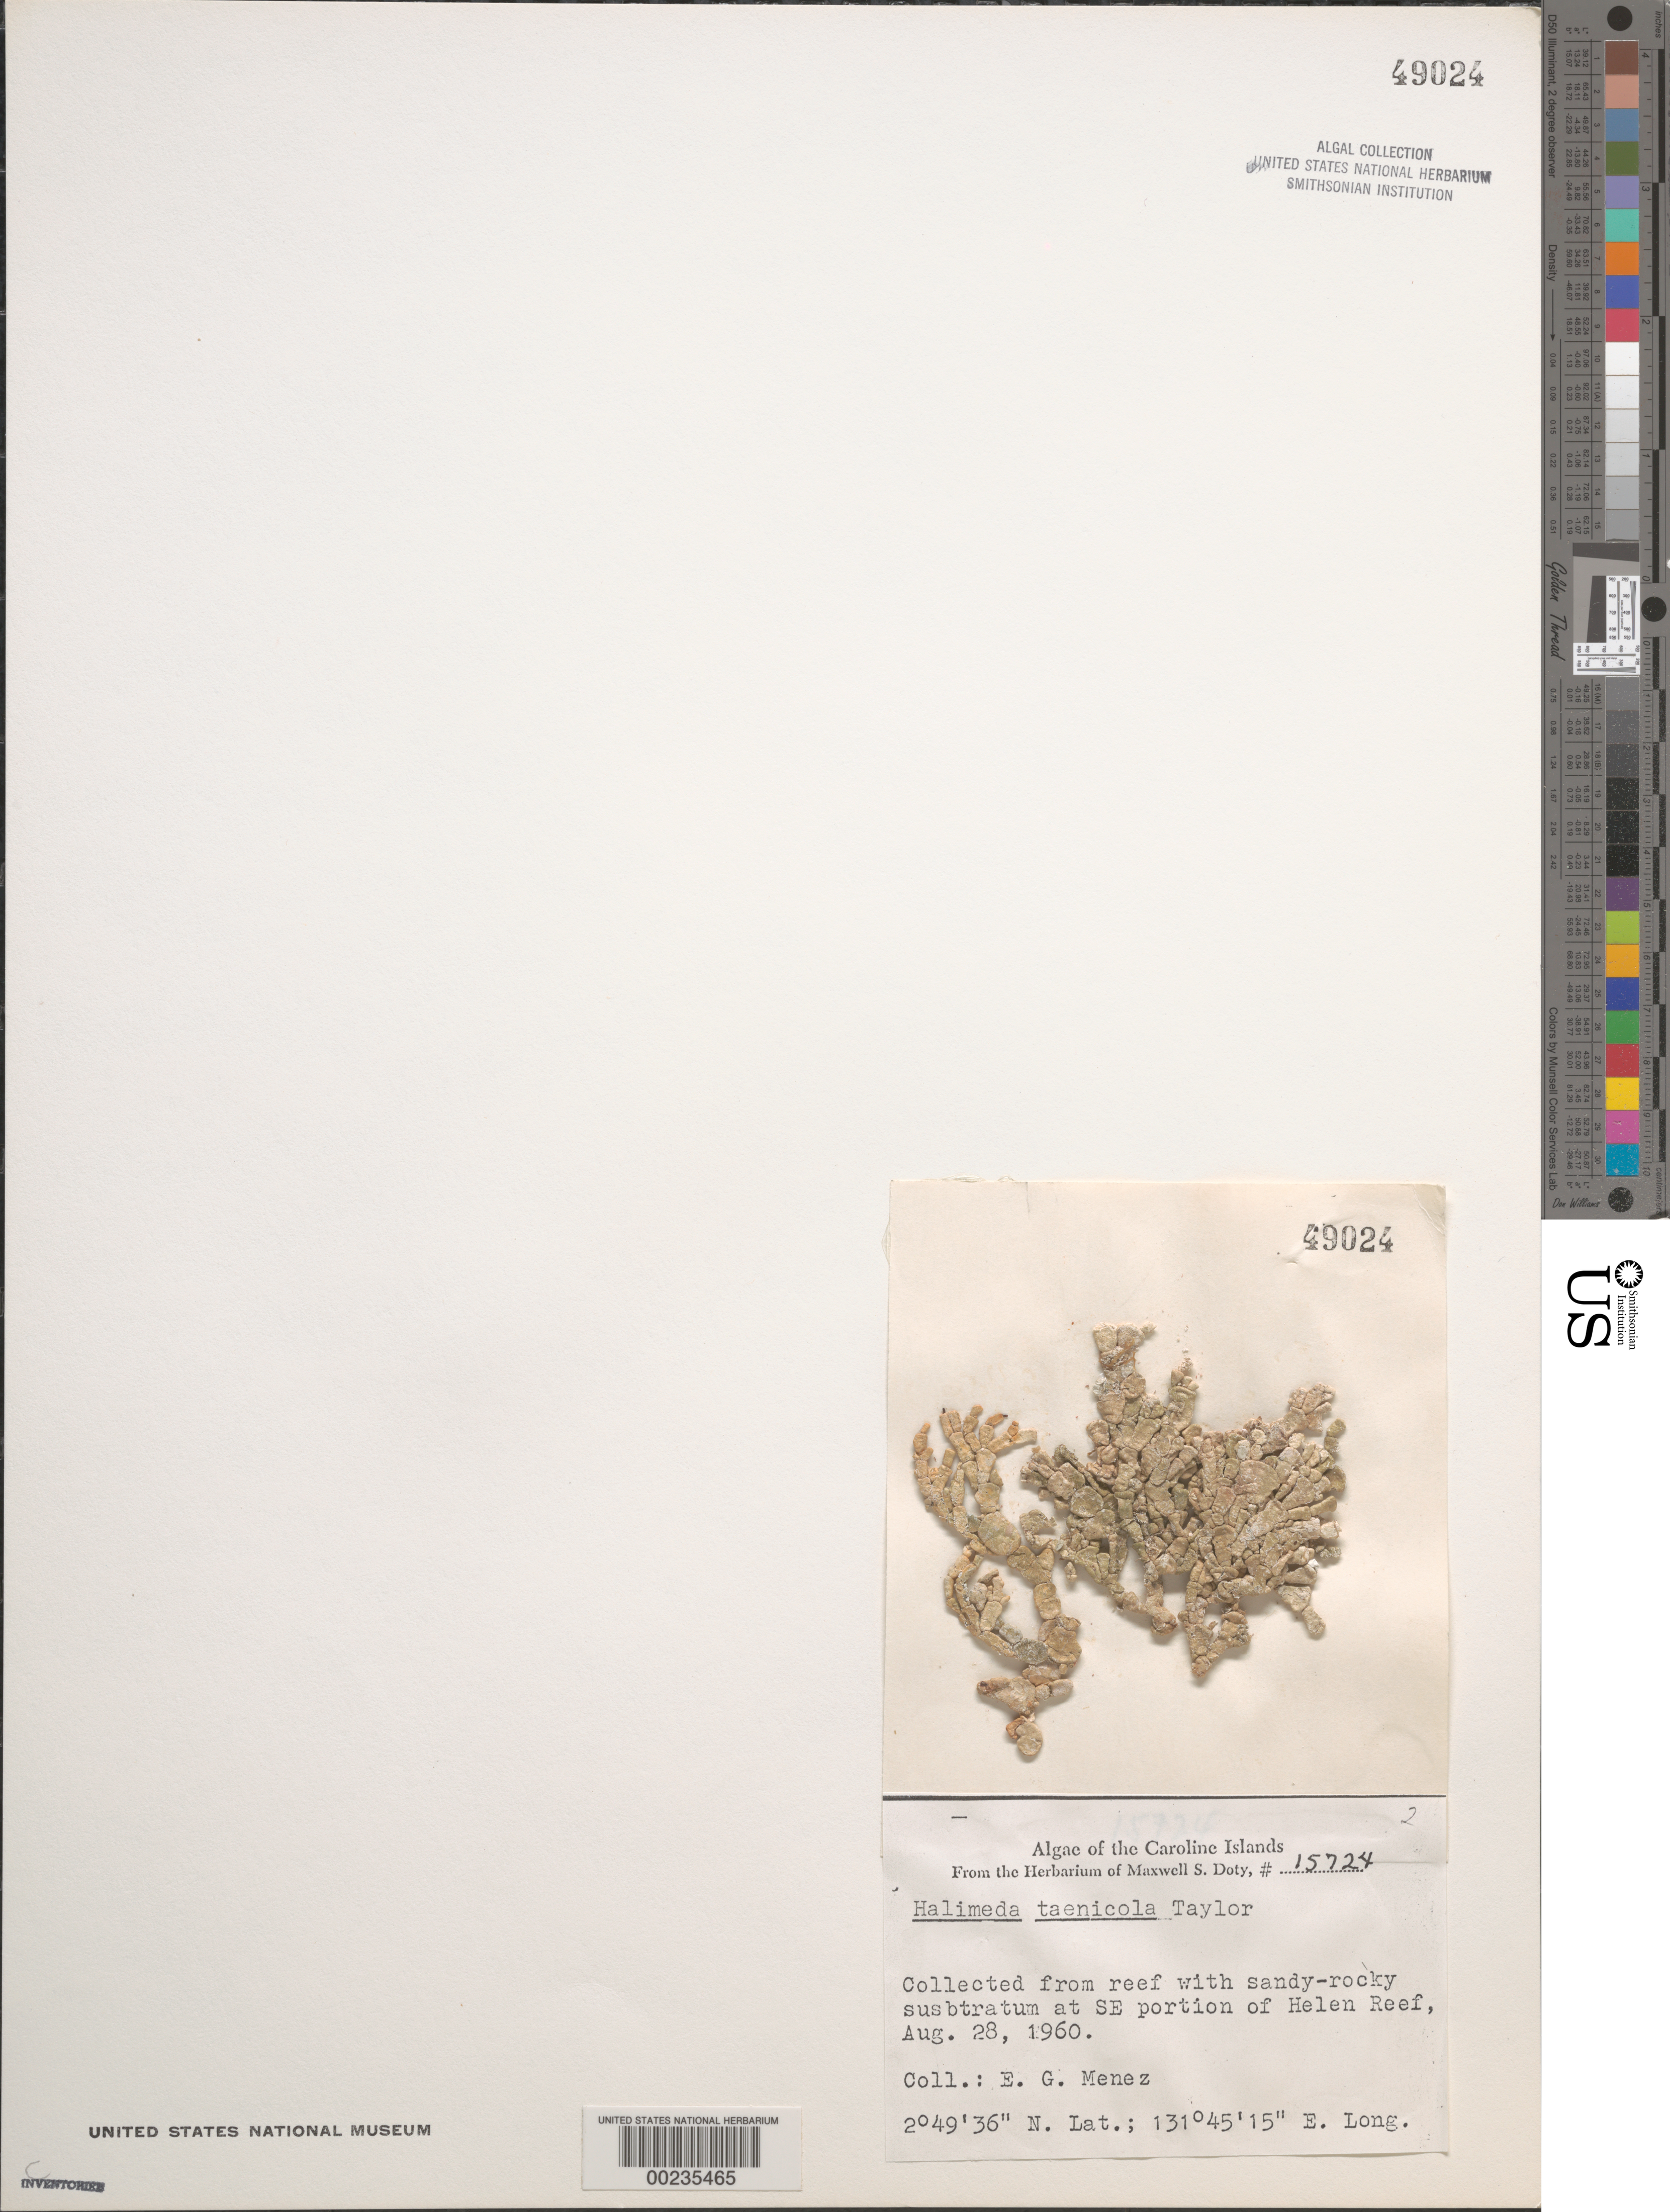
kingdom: Plantae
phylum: Chlorophyta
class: Ulvophyceae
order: Bryopsidales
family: Halimedaceae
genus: Halimeda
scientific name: Halimeda taenicola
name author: W.R. Taylor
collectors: Meñez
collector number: MSD 15724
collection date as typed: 28 Aug 1960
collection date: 1960-08-28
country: Palau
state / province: Belau Outliers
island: Helen Atoll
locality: Helen Reef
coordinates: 2 49' 36" N, 131 45' 15" E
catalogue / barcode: US 49024